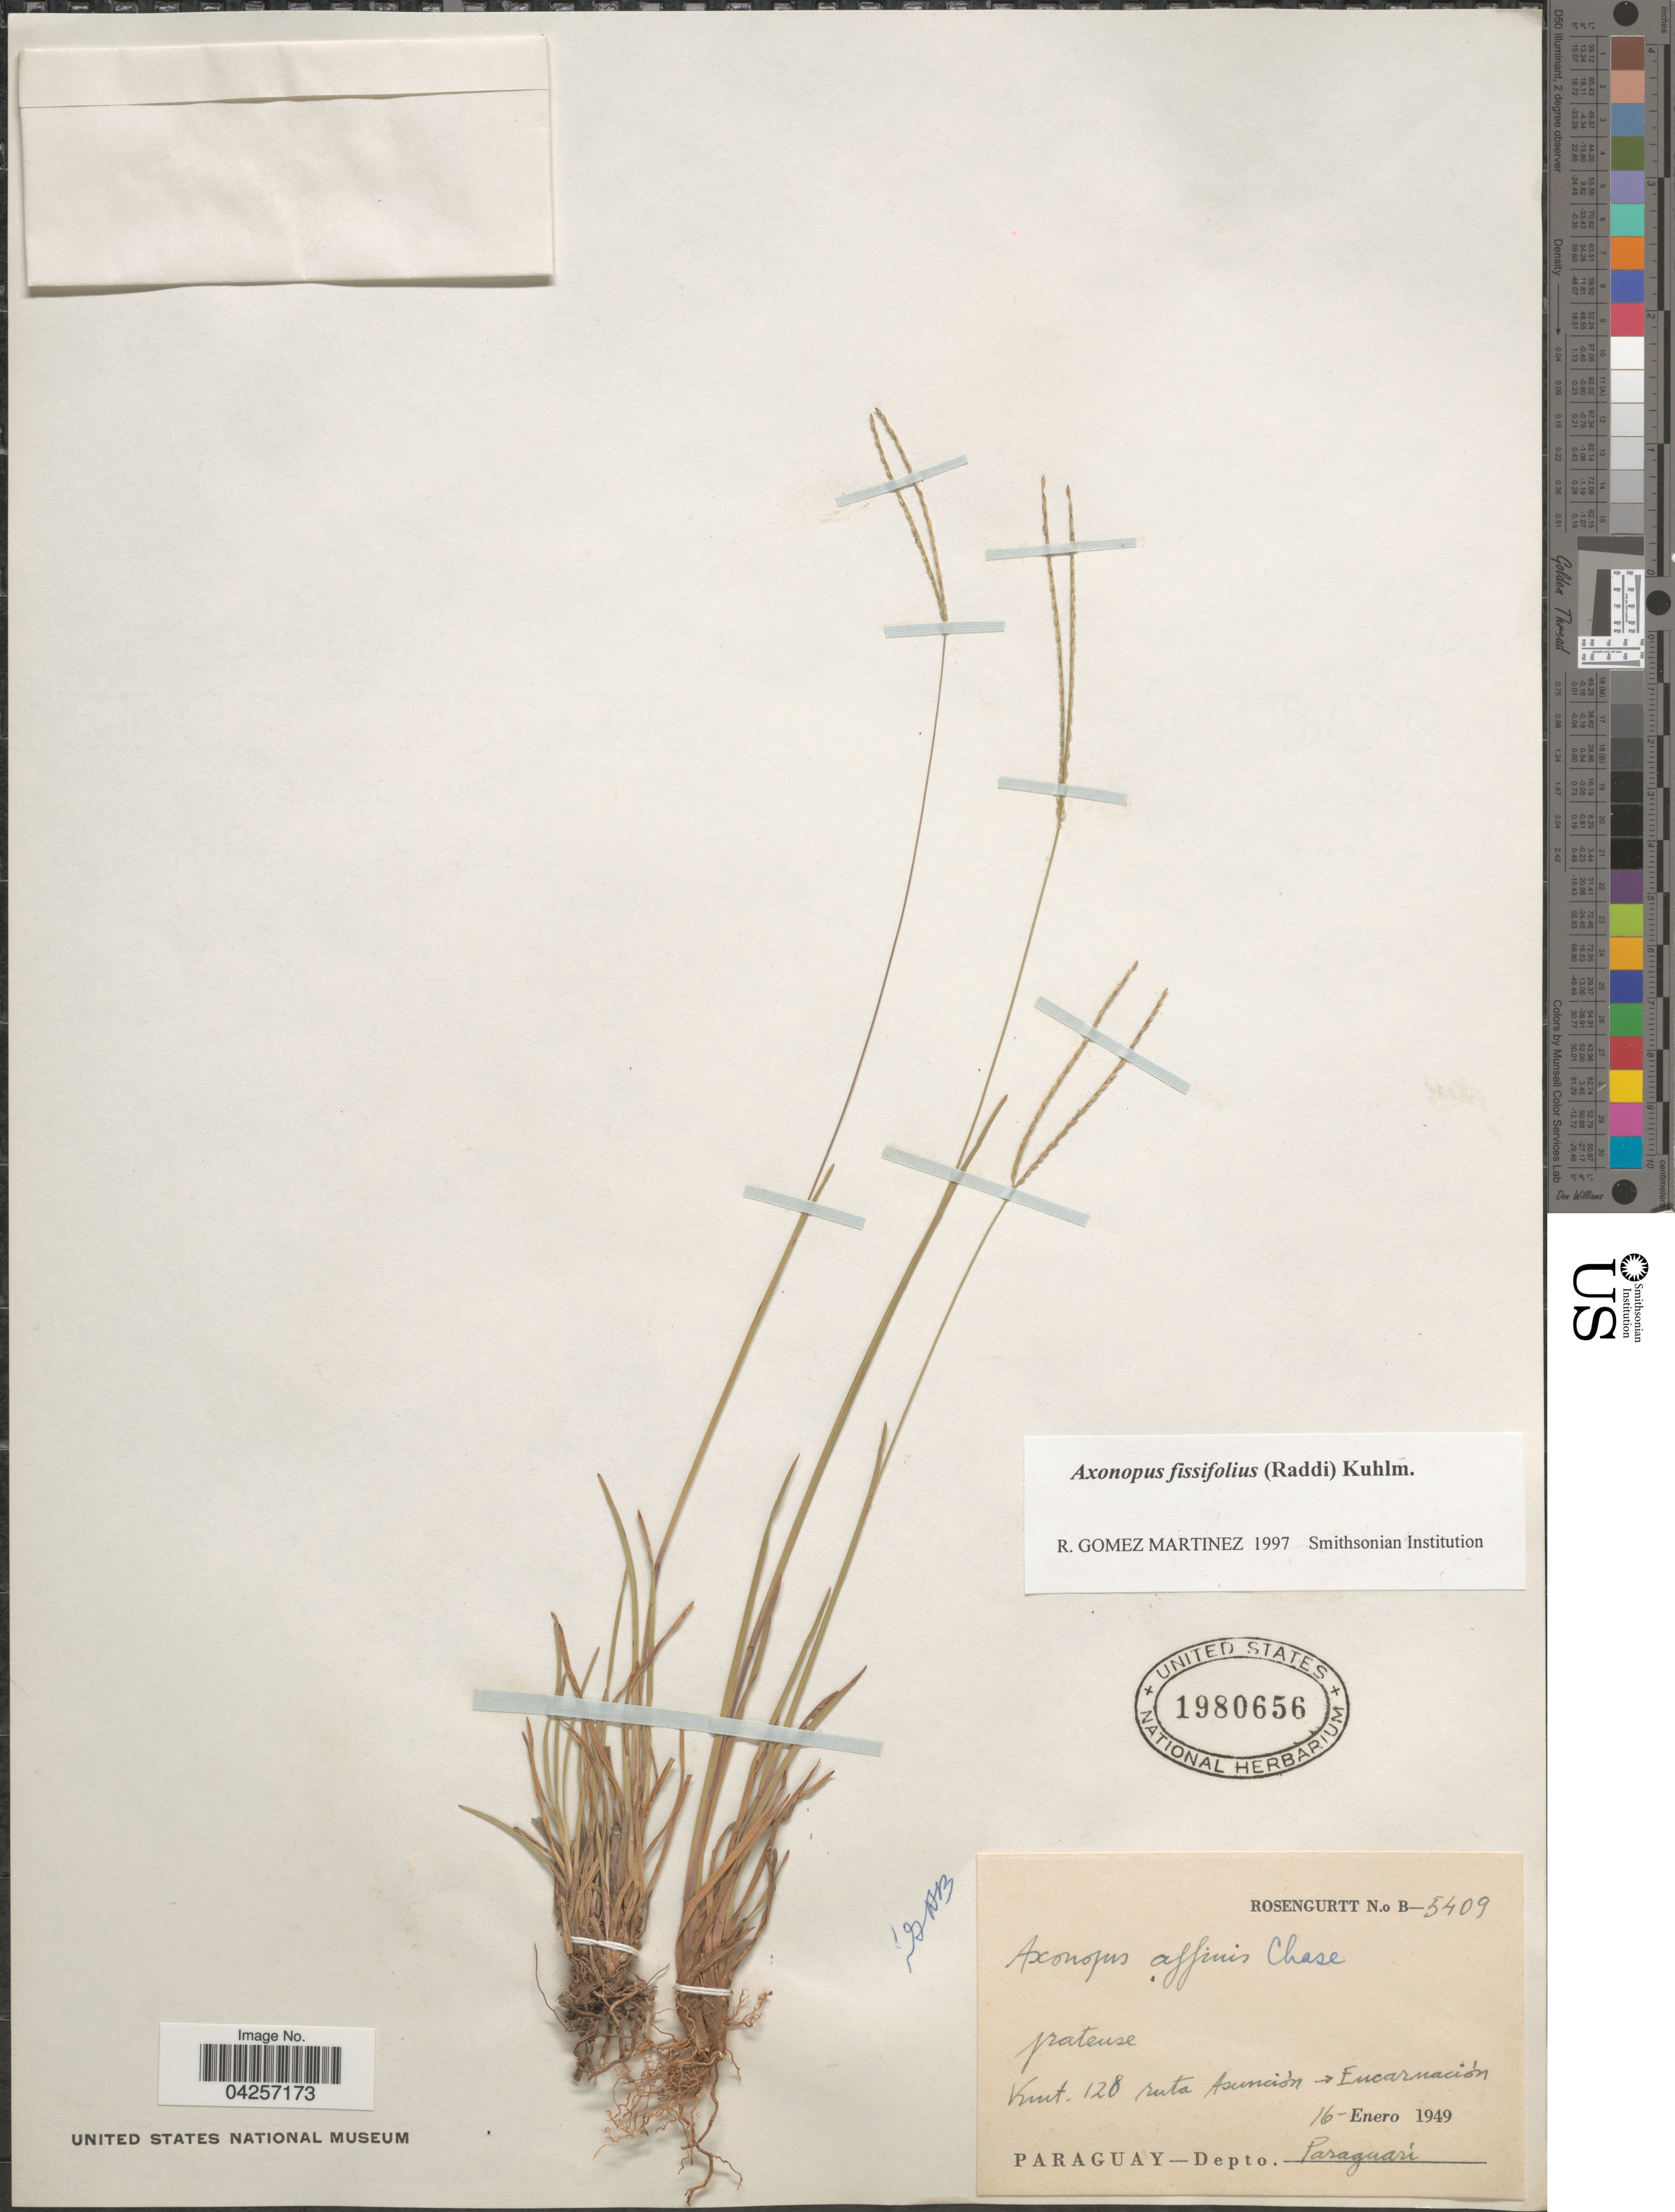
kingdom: Plantae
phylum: Tracheophyta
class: Liliopsida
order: Poales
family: Poaceae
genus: Axonopus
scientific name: Axonopus fissifolius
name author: (Raddi) Kuhlm.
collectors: Rosengurtt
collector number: B-5409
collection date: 1949-01-16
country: Paraguay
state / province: Paraguari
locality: Kmt. 128 ruta Asunciòn --> Encarnaciòn. Depto. Paraguari.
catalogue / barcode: US 1980656